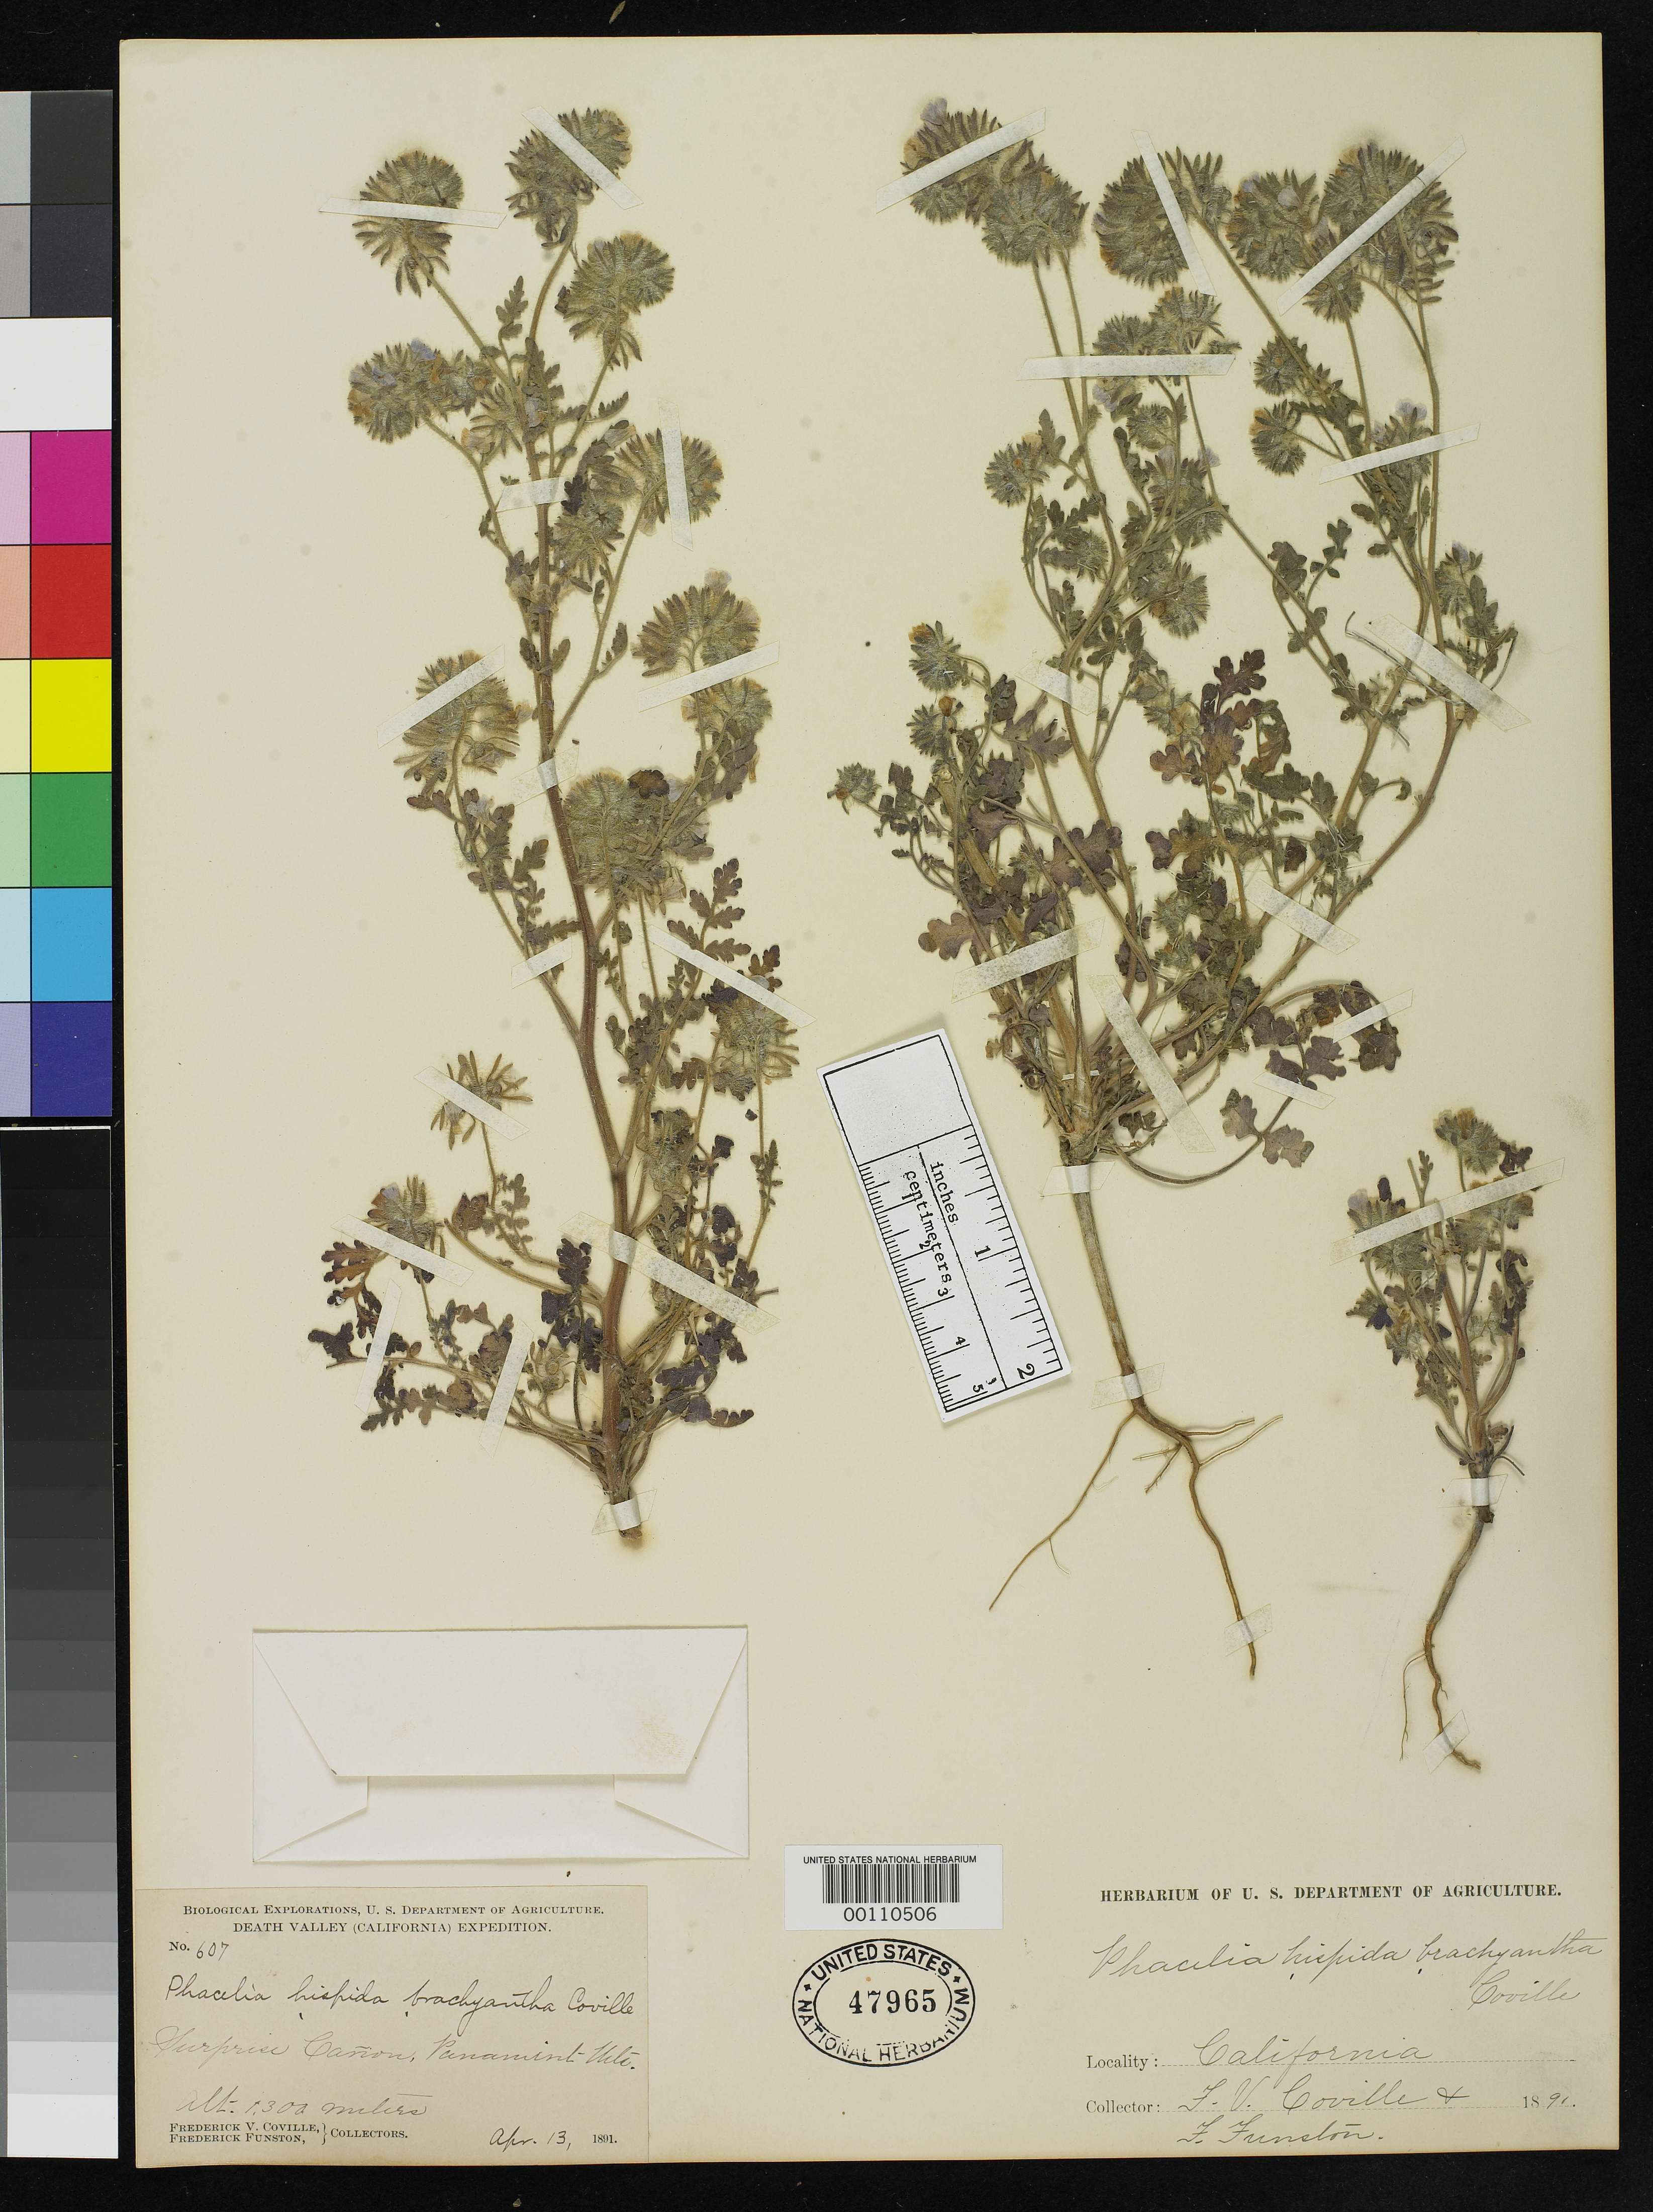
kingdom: Plantae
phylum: Tracheophyta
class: Magnoliopsida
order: Boraginales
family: Hydrophyllaceae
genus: Phacelia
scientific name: Phacelia hispida var. brachyantha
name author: Coville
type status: Type Collection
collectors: F. Funston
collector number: Death Valley Exped. 607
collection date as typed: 13 Apr 1891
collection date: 1891-04-13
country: United States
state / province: California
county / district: Inyo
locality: Surprise Canyon, Panamint Mountains.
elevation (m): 1300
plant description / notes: Protologue, "Type specimen in the United States National Herbarium, No. 607, Death Valley Expedition...." US has 2 duplicates of this collection (USNH 47965 & 47966), neither annotated as type by Coville and not annotated "sheet 1" or "sheet 2".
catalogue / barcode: US 47965